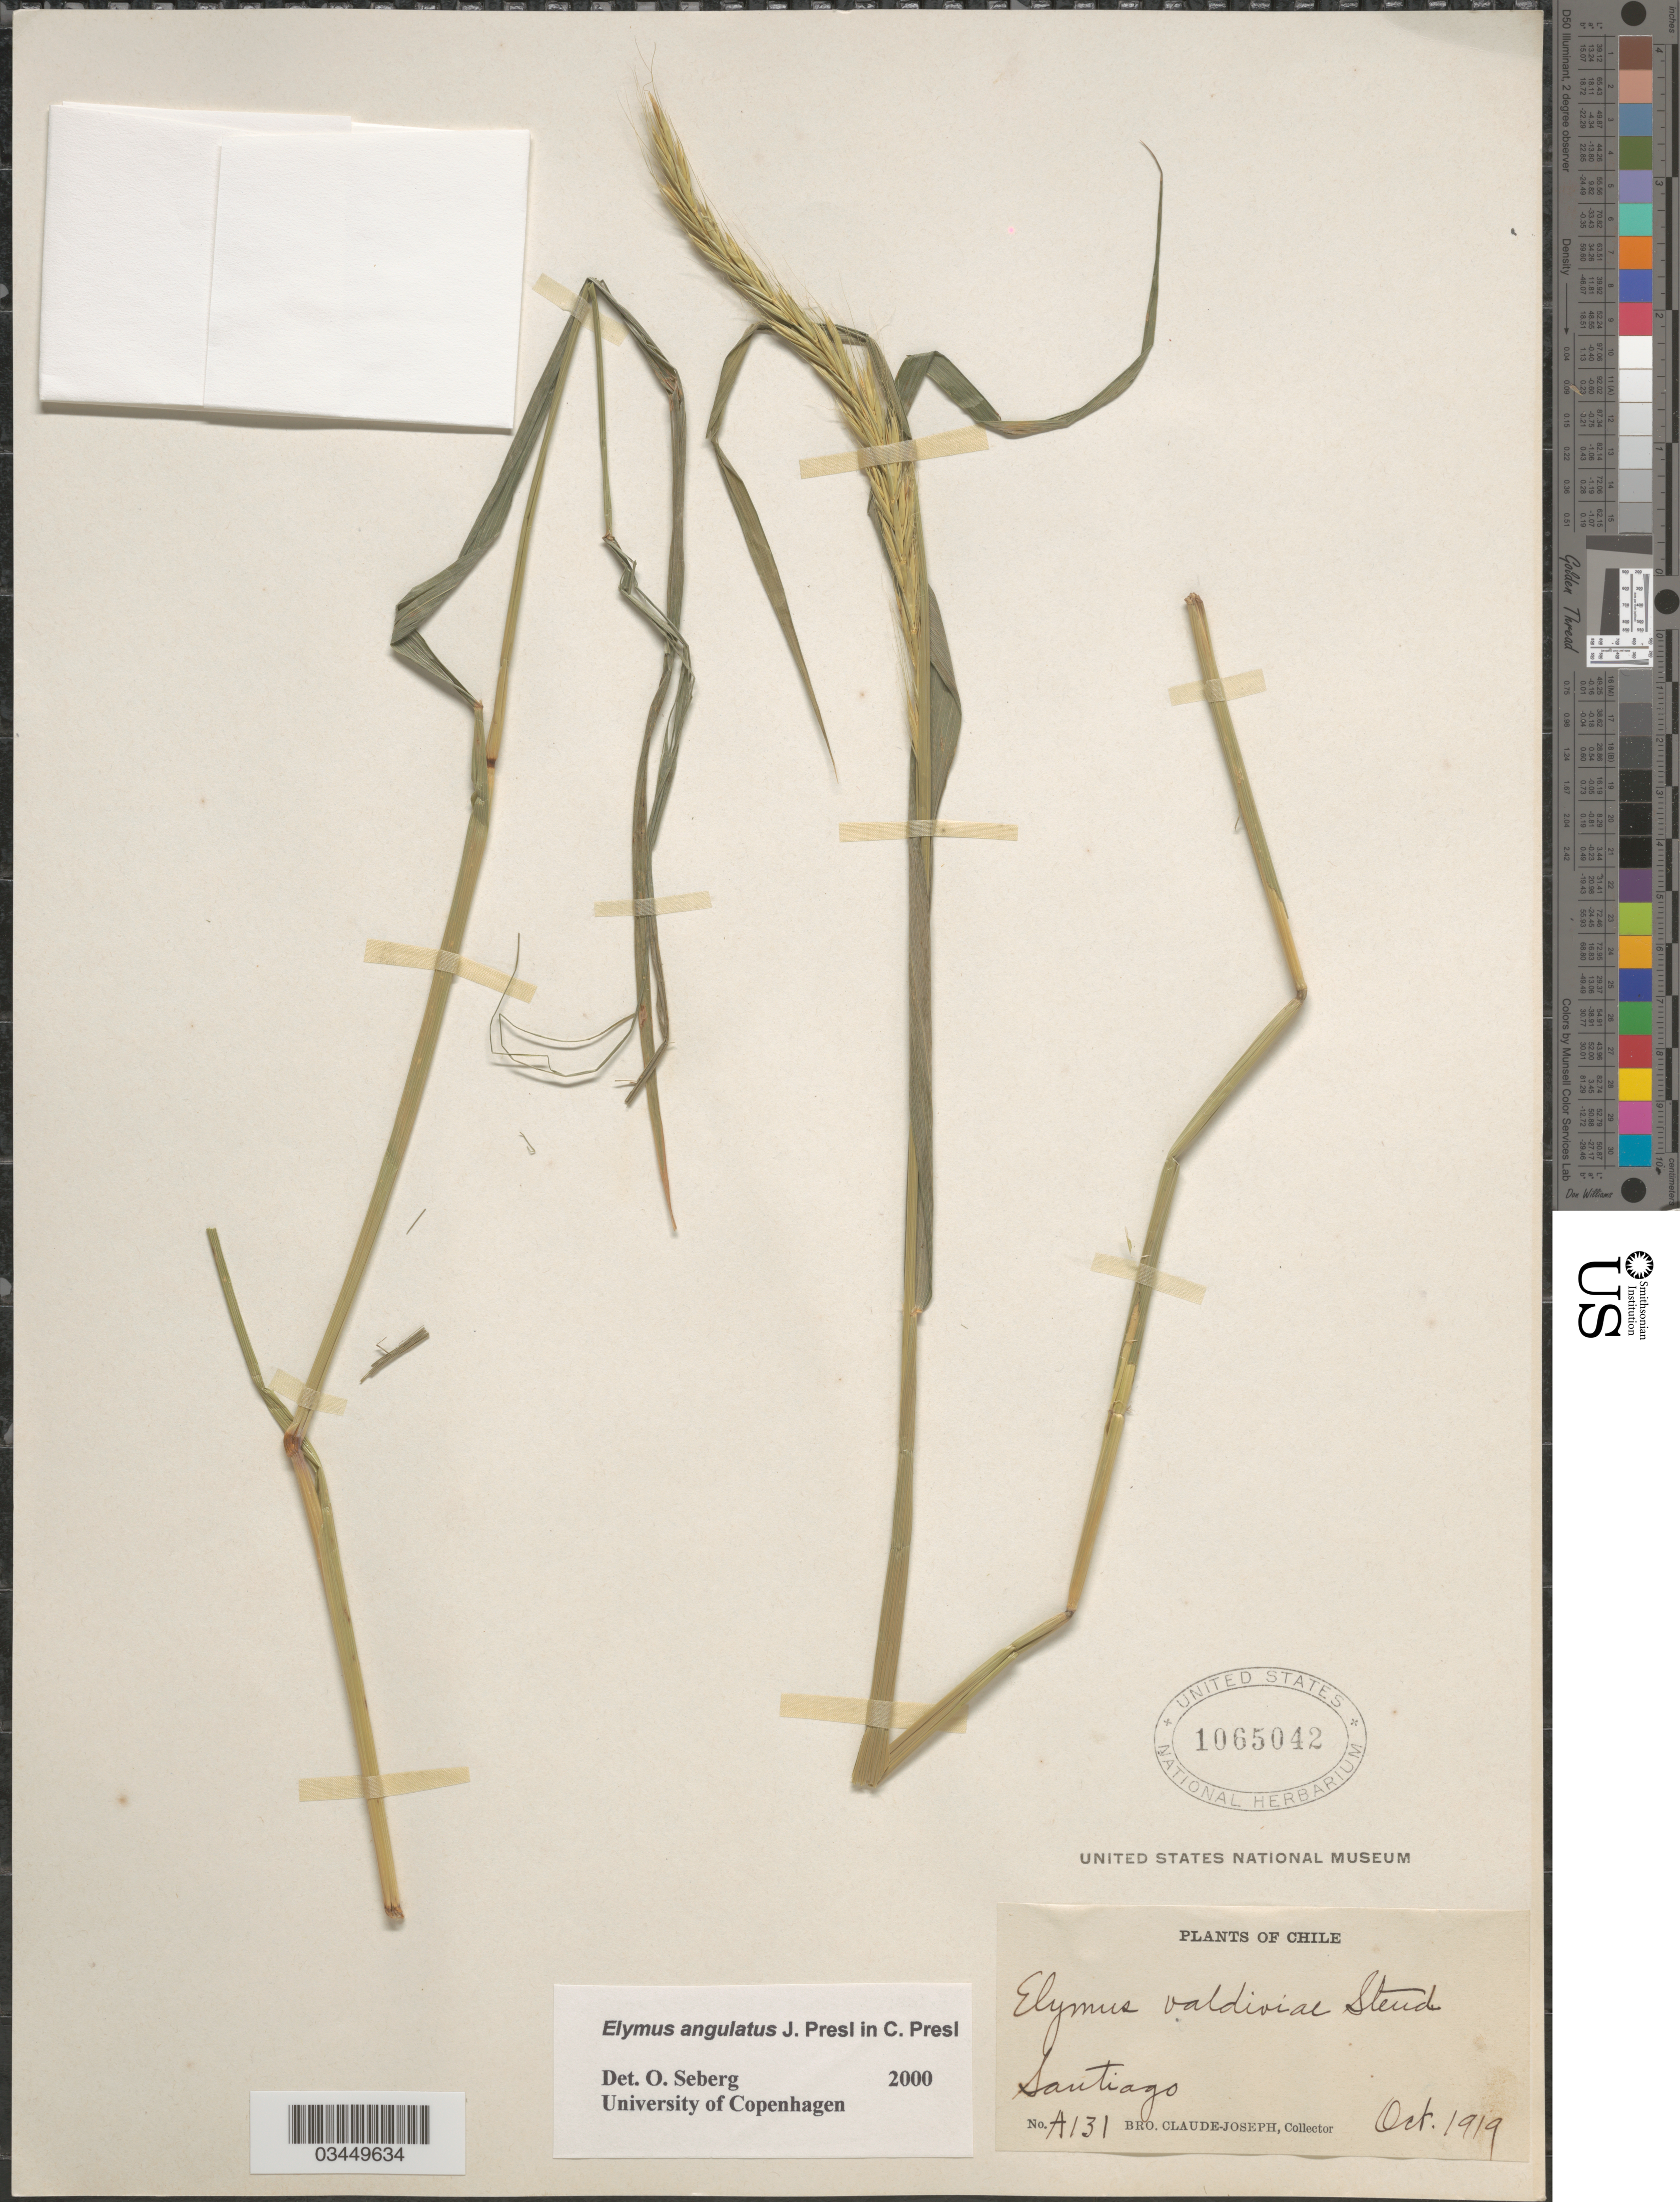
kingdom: Plantae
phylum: Tracheophyta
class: Liliopsida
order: Poales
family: Poaceae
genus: Elymus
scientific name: Elymus angulatus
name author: J. Presl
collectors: Bro. Claude-Joseph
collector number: A131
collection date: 1919-10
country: Chile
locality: Santiago.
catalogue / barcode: US 1065042